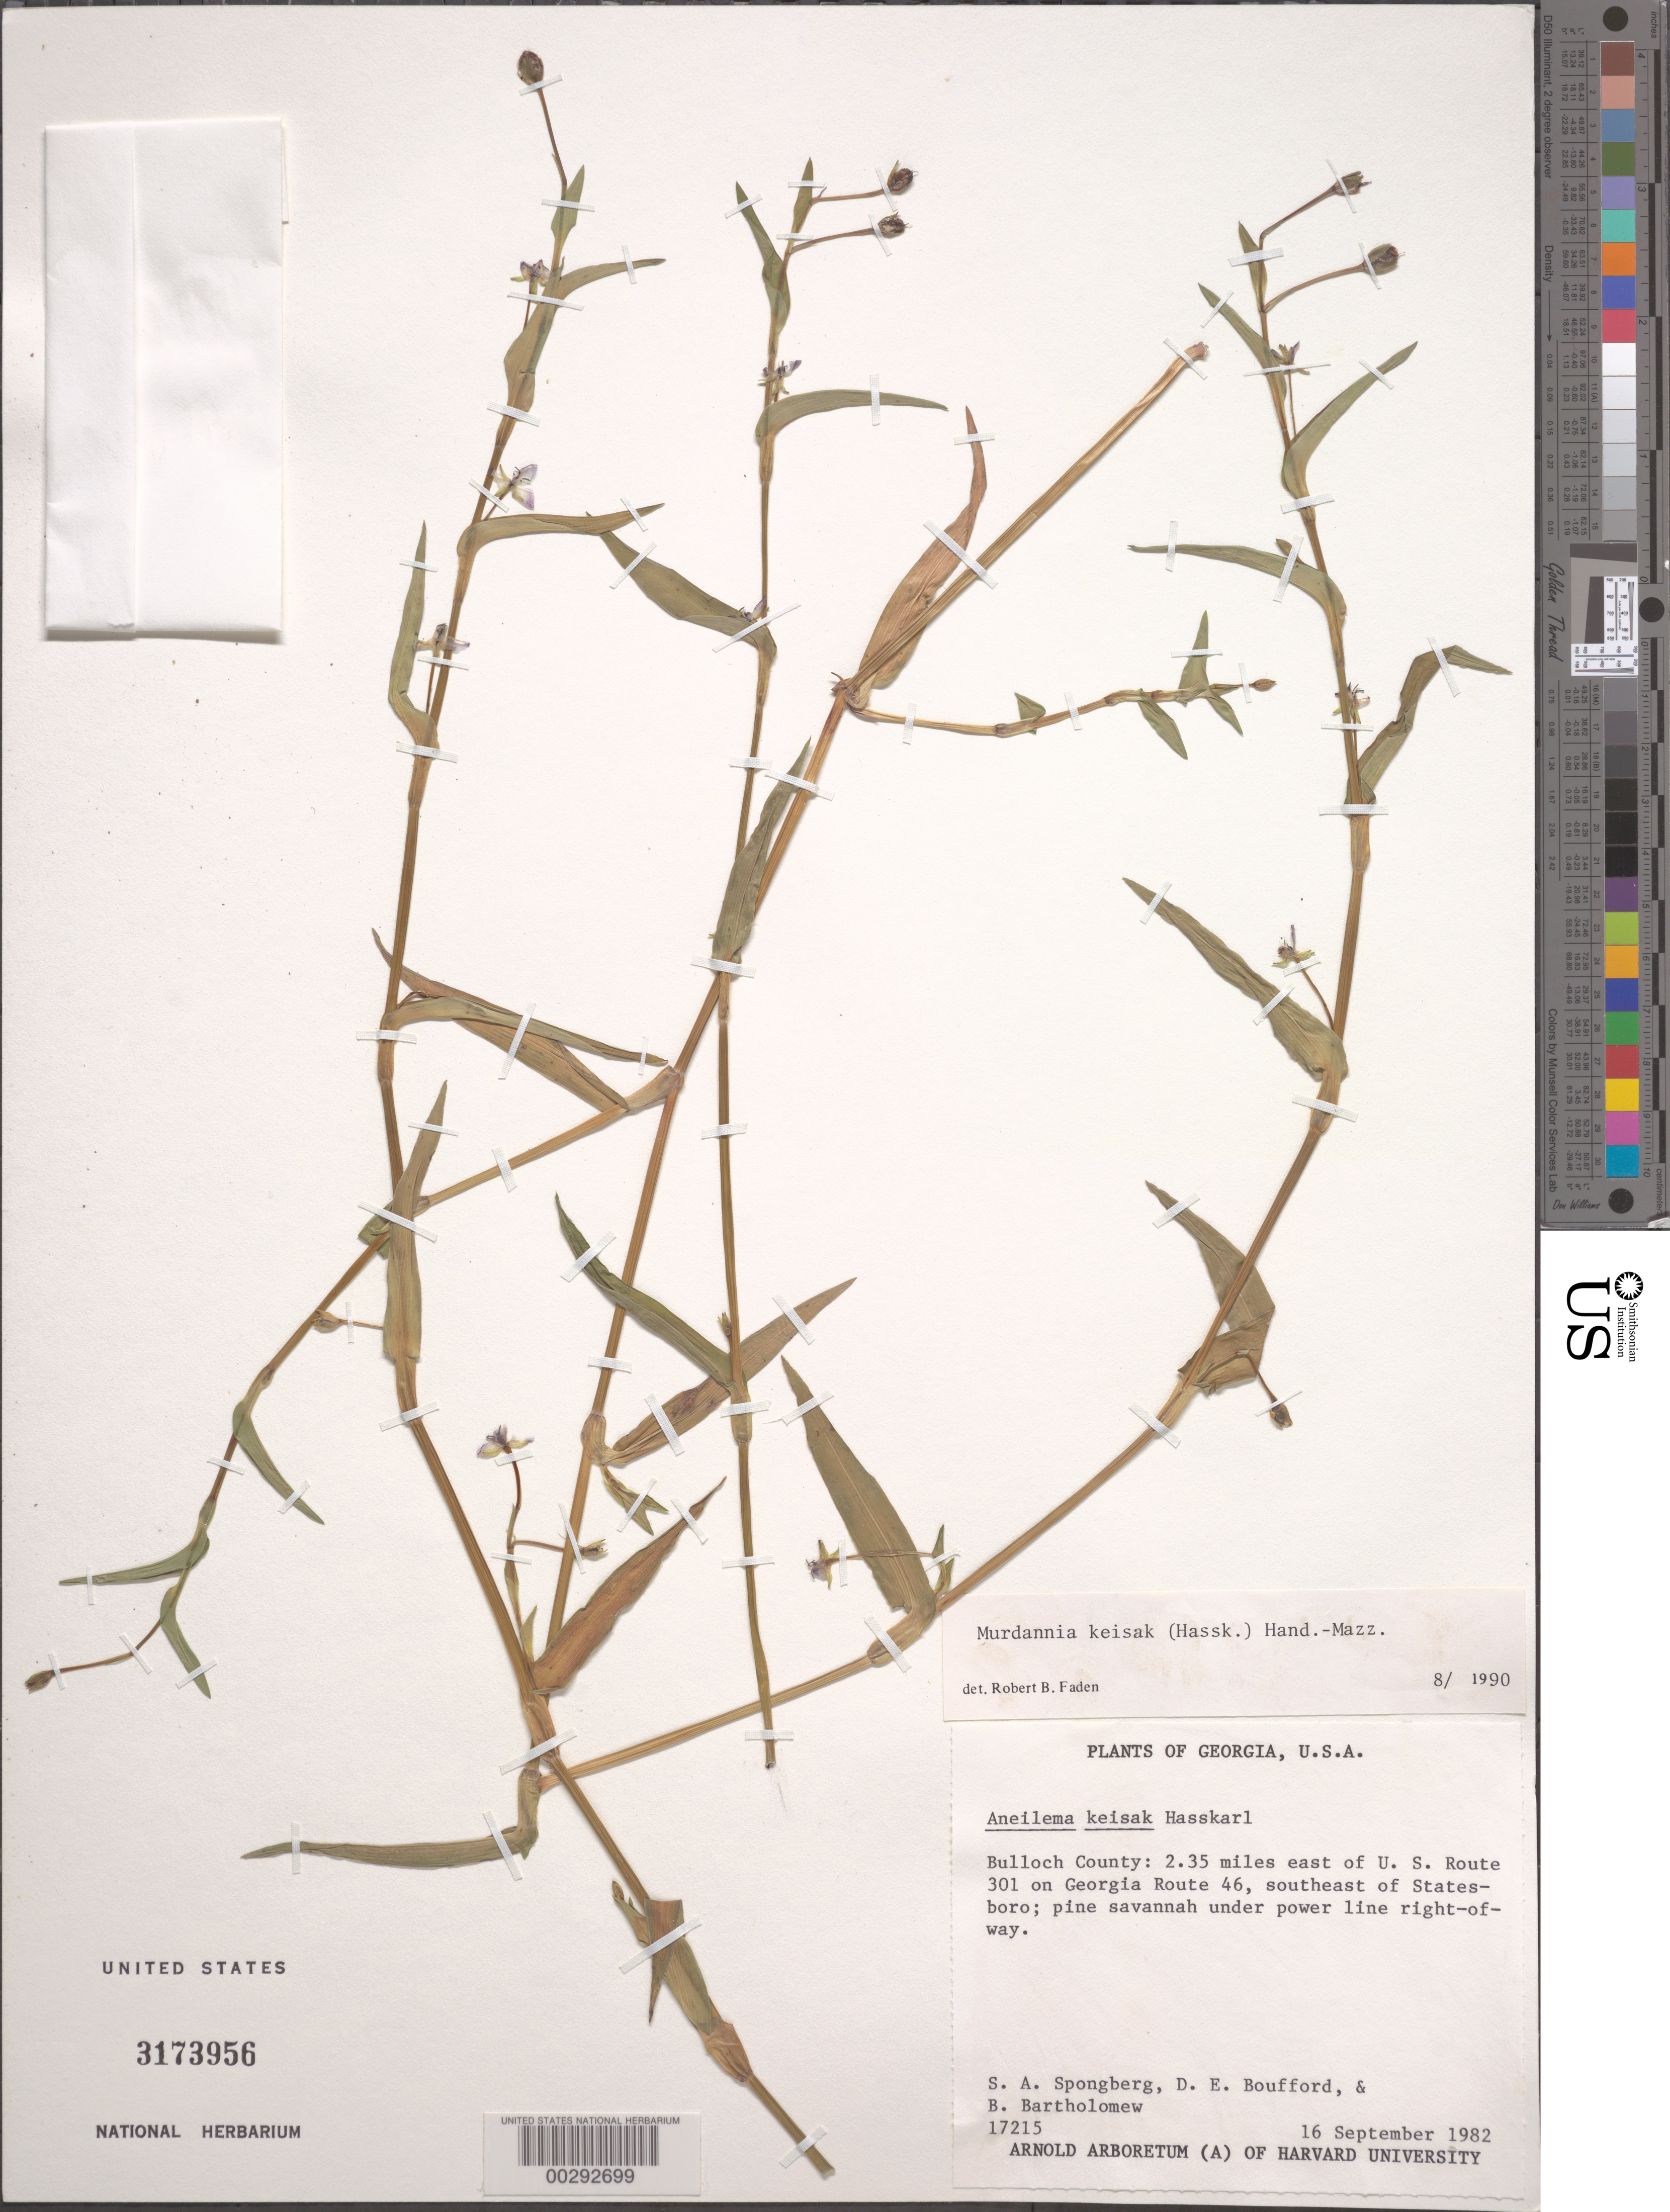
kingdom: Plantae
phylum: Tracheophyta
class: Liliopsida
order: Commelinales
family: Commelinaceae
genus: Murdannia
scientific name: Murdannia keisak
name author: (Hassk.) Hand.-Mazz.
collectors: T. Antonio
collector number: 2862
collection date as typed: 28 Nov 1979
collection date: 1979-11-28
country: United States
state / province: Georgia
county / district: Bulloch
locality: E of us 301 on ga #46, we of statesboro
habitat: Pine savannah under power line right of way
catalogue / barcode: US 3173956